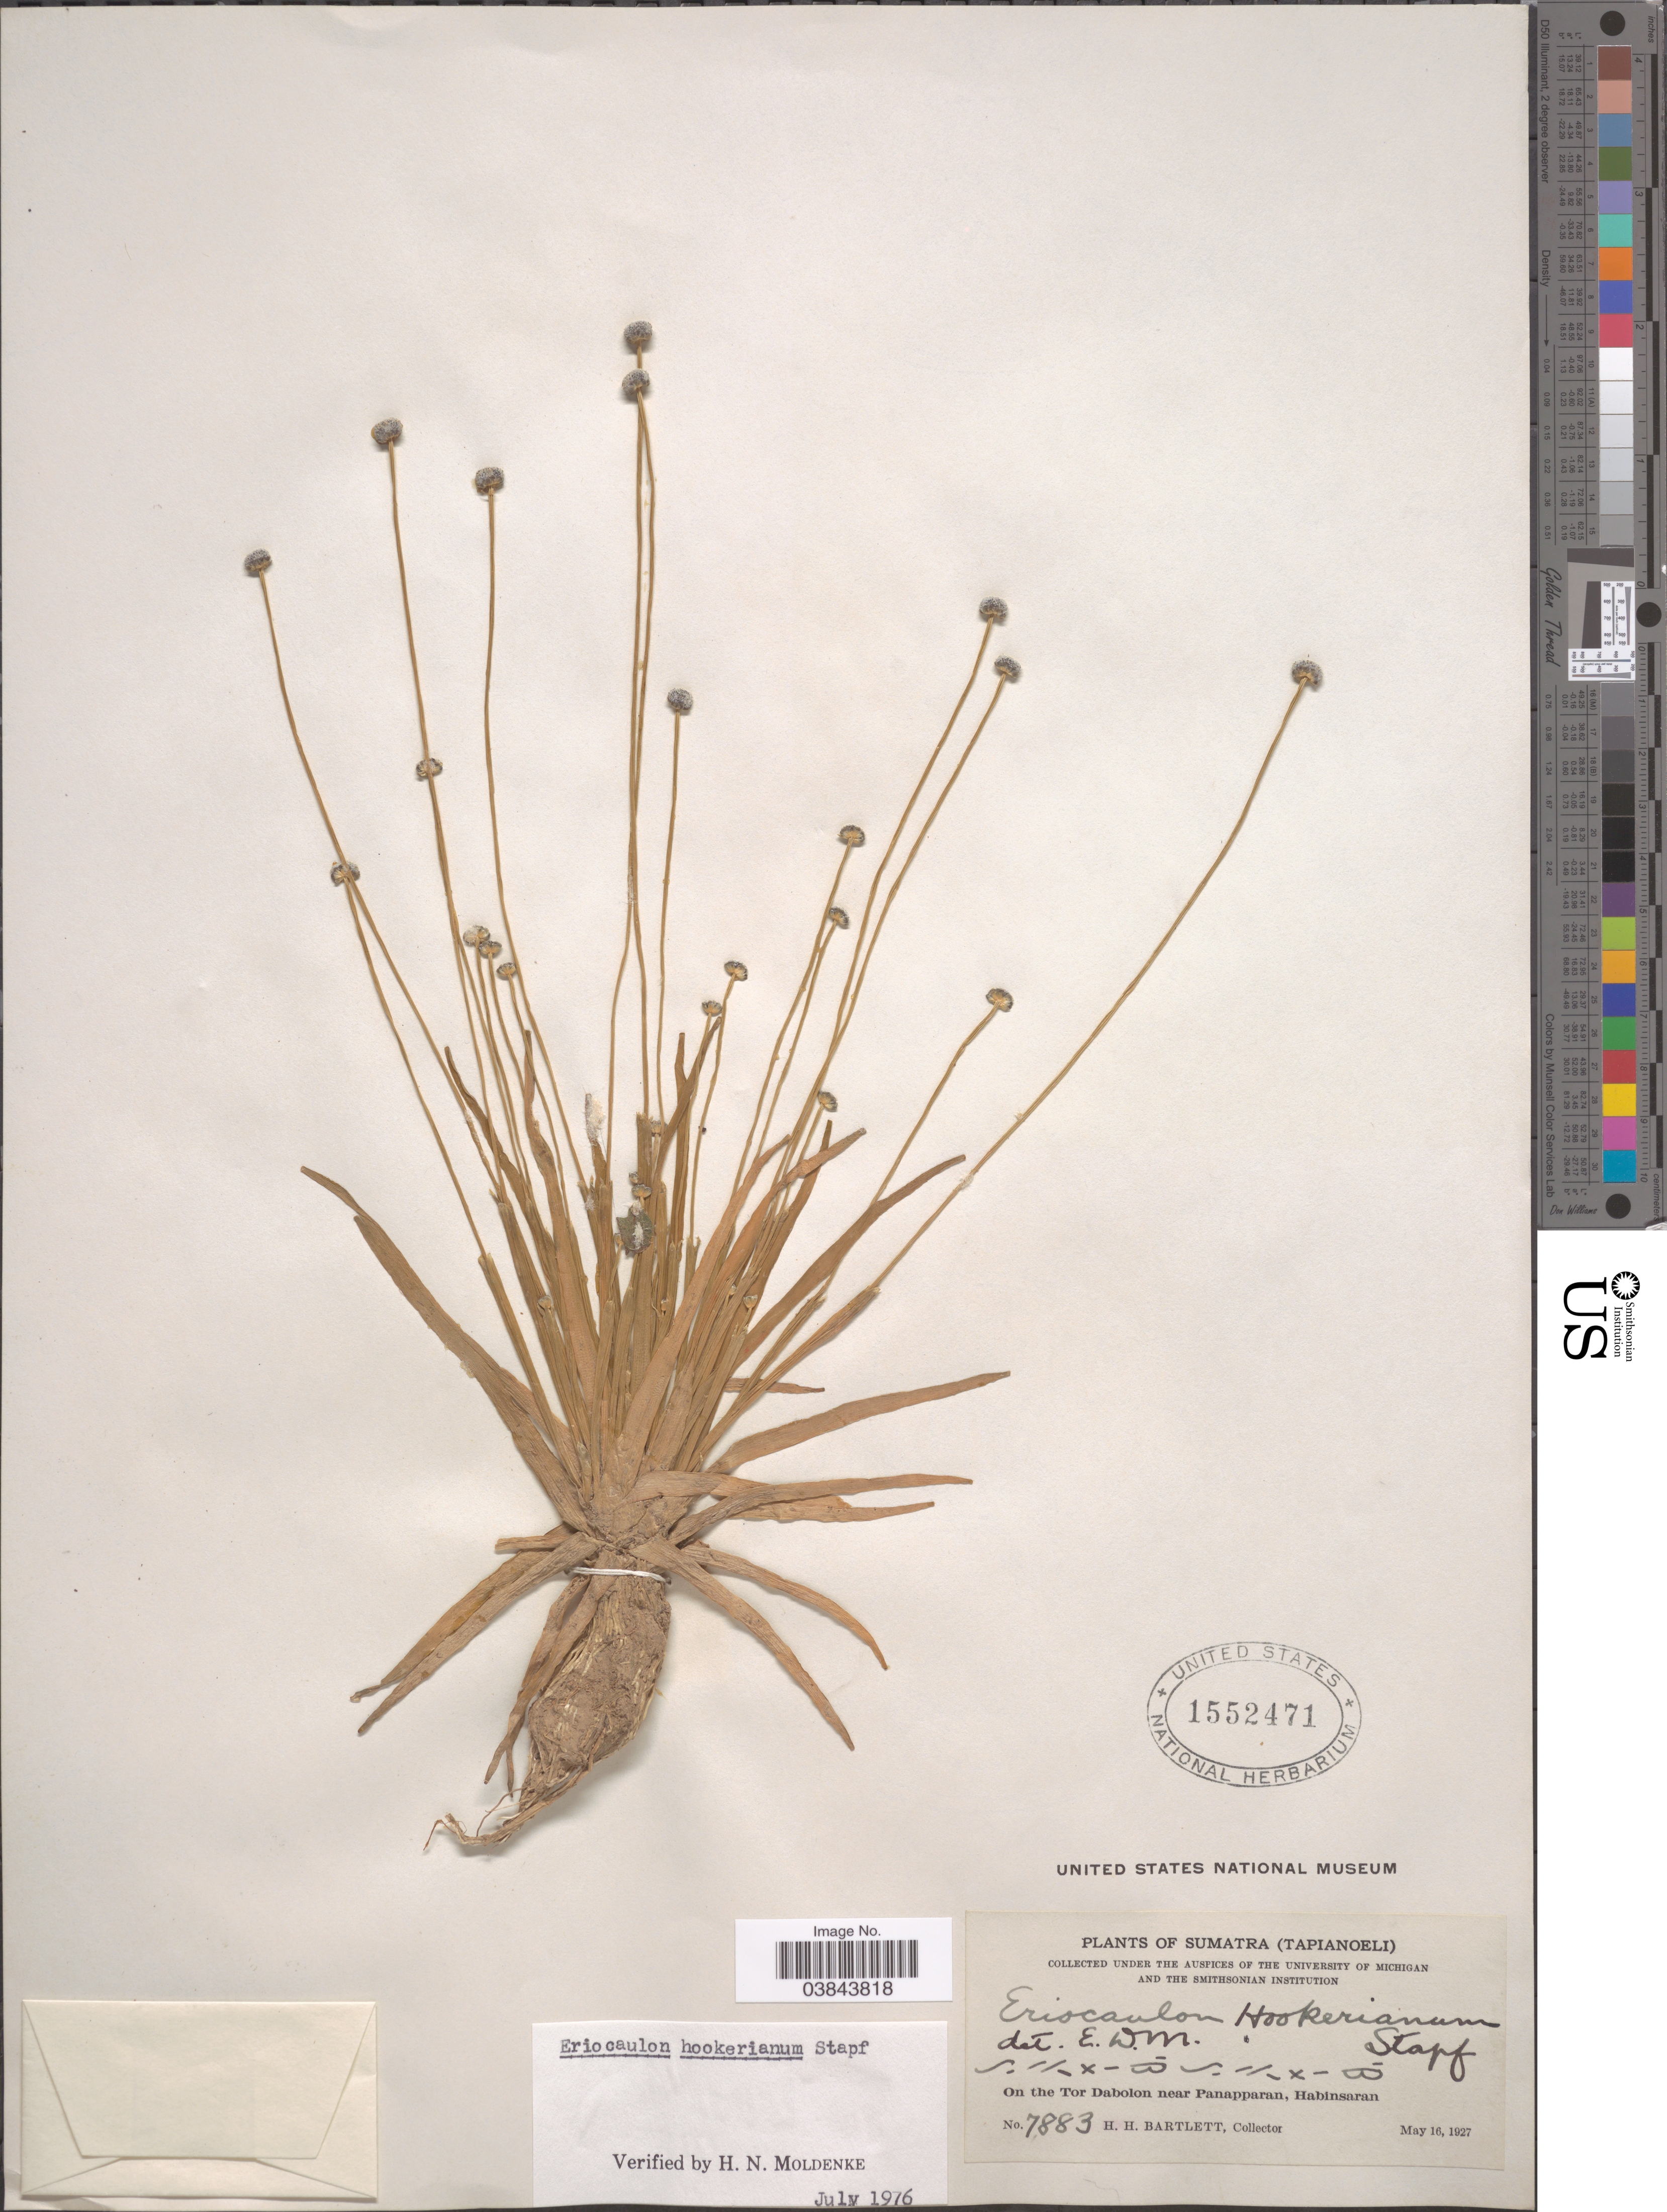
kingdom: Plantae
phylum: Tracheophyta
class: Liliopsida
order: Poales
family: Eriocaulaceae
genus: Eriocaulon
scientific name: Eriocaulon hookerianum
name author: Stapf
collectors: H. H. Bartlett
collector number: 7883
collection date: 1927-05-16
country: Indonesia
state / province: Sumatra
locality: (Tapianoeli). On the Tor Dabolon near Panapparan, Habinsaran.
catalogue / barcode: US 1552471